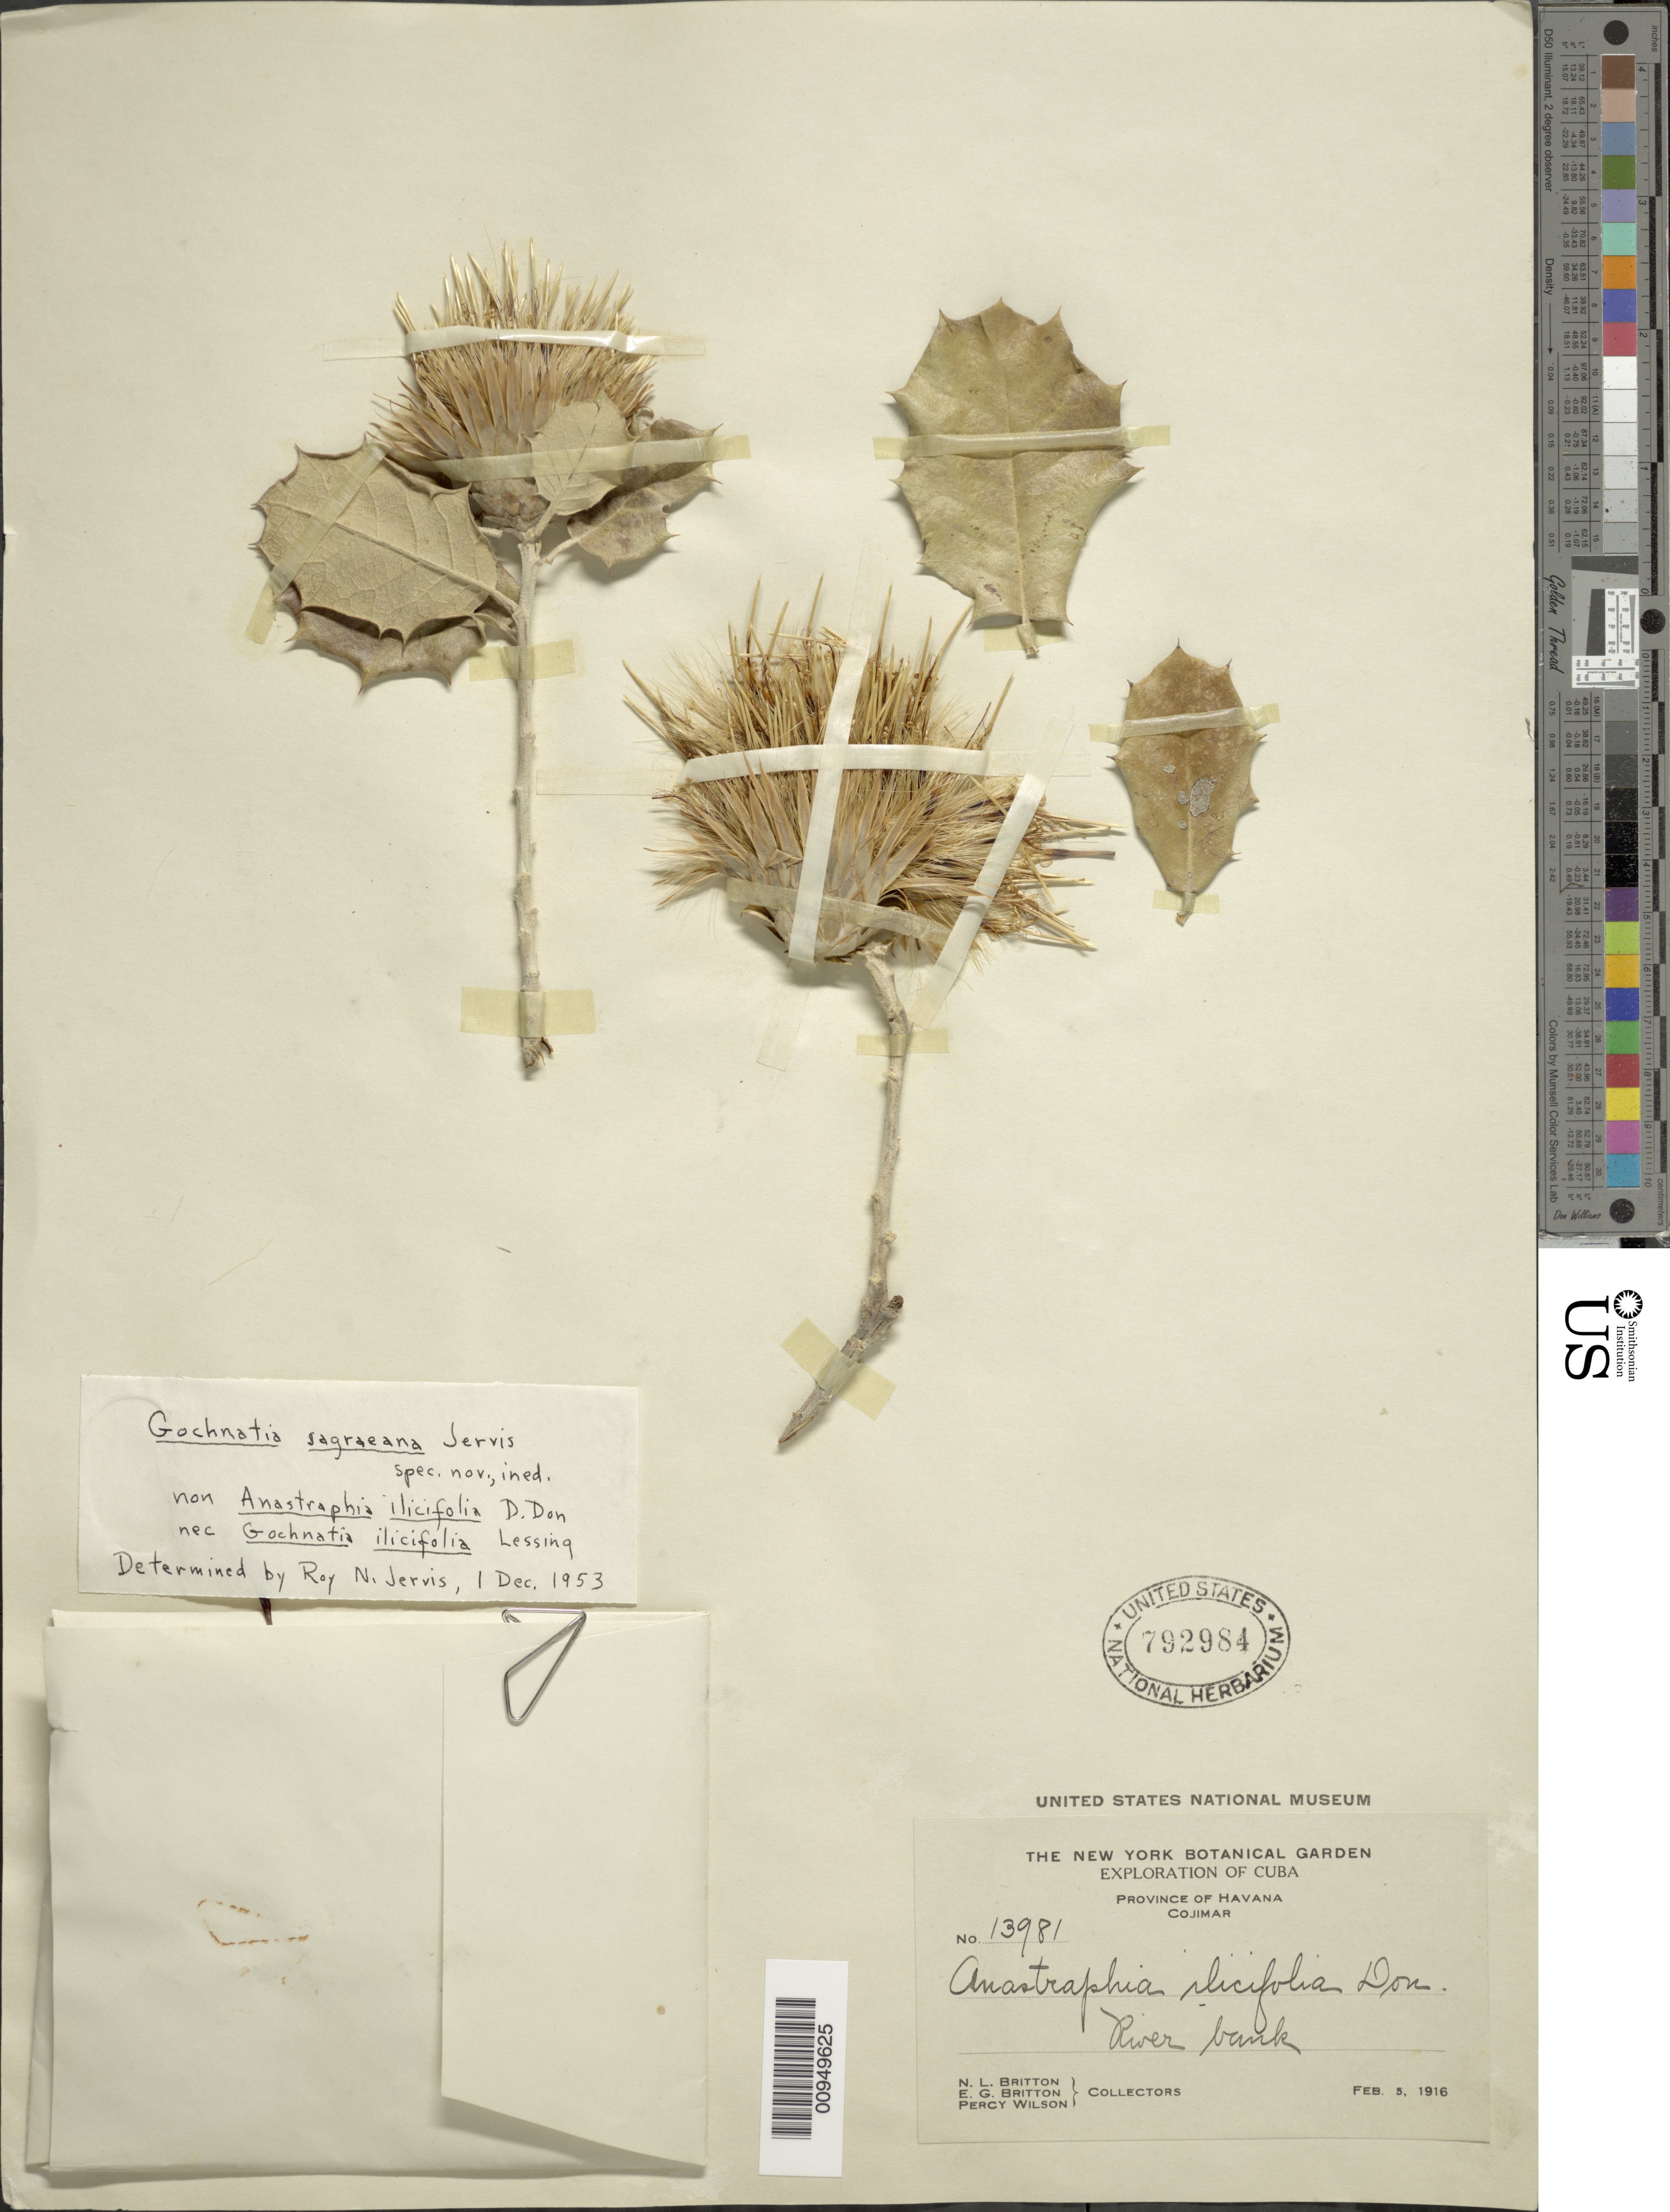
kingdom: Plantae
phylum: Tracheophyta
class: Magnoliopsida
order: Asterales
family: Asteraceae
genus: Anastraphia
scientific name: Anastraphia ilicifolia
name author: D. Don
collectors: N. Britton, E. G. Britton & P. Wilson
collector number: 13981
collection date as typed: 05 Feb 1916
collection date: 1916-02-05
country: Cuba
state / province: La Habana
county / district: Municipio Habana del Este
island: Cuba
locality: Cojimar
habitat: River bank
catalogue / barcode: US 792984